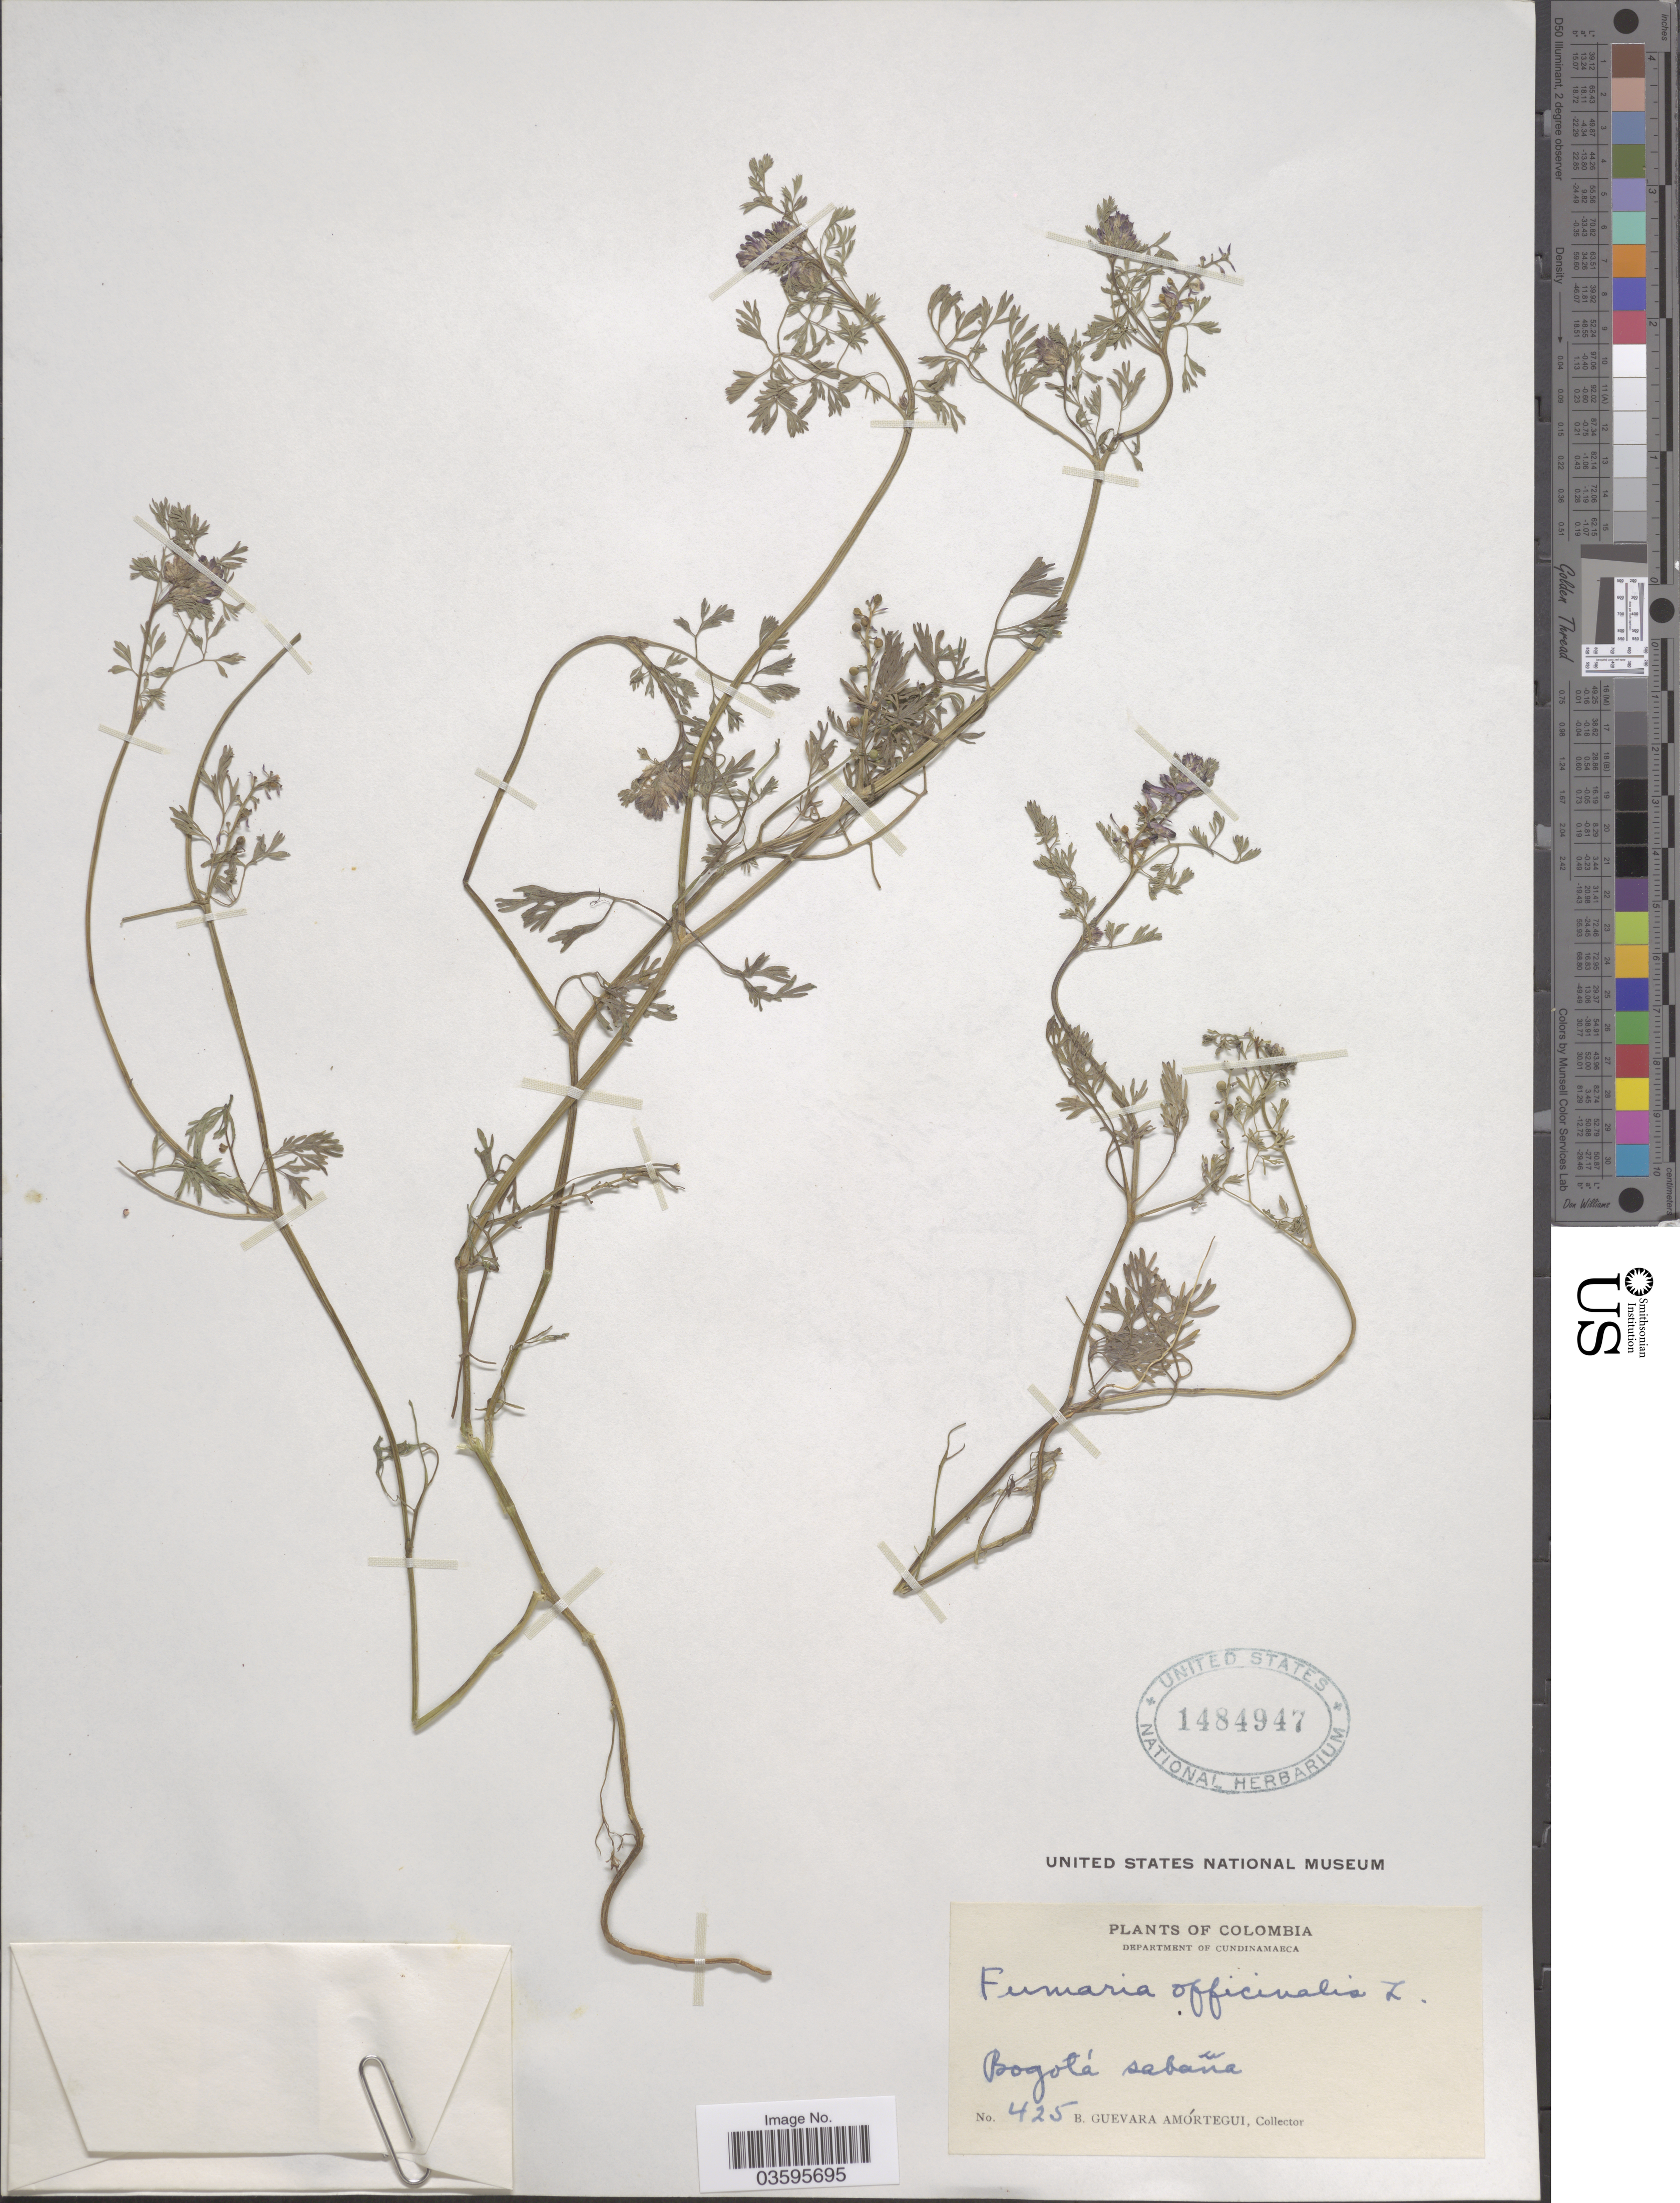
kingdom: Plantae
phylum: Tracheophyta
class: Magnoliopsida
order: Ranunculales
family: Papaveraceae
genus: Fumaria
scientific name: Fumaria officinalis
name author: L.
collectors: B. Guevara Amortegui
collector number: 425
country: Colombia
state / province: Cundinamarca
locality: Department of Cundinamarca. Bogotá sabaña.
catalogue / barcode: US 1484947